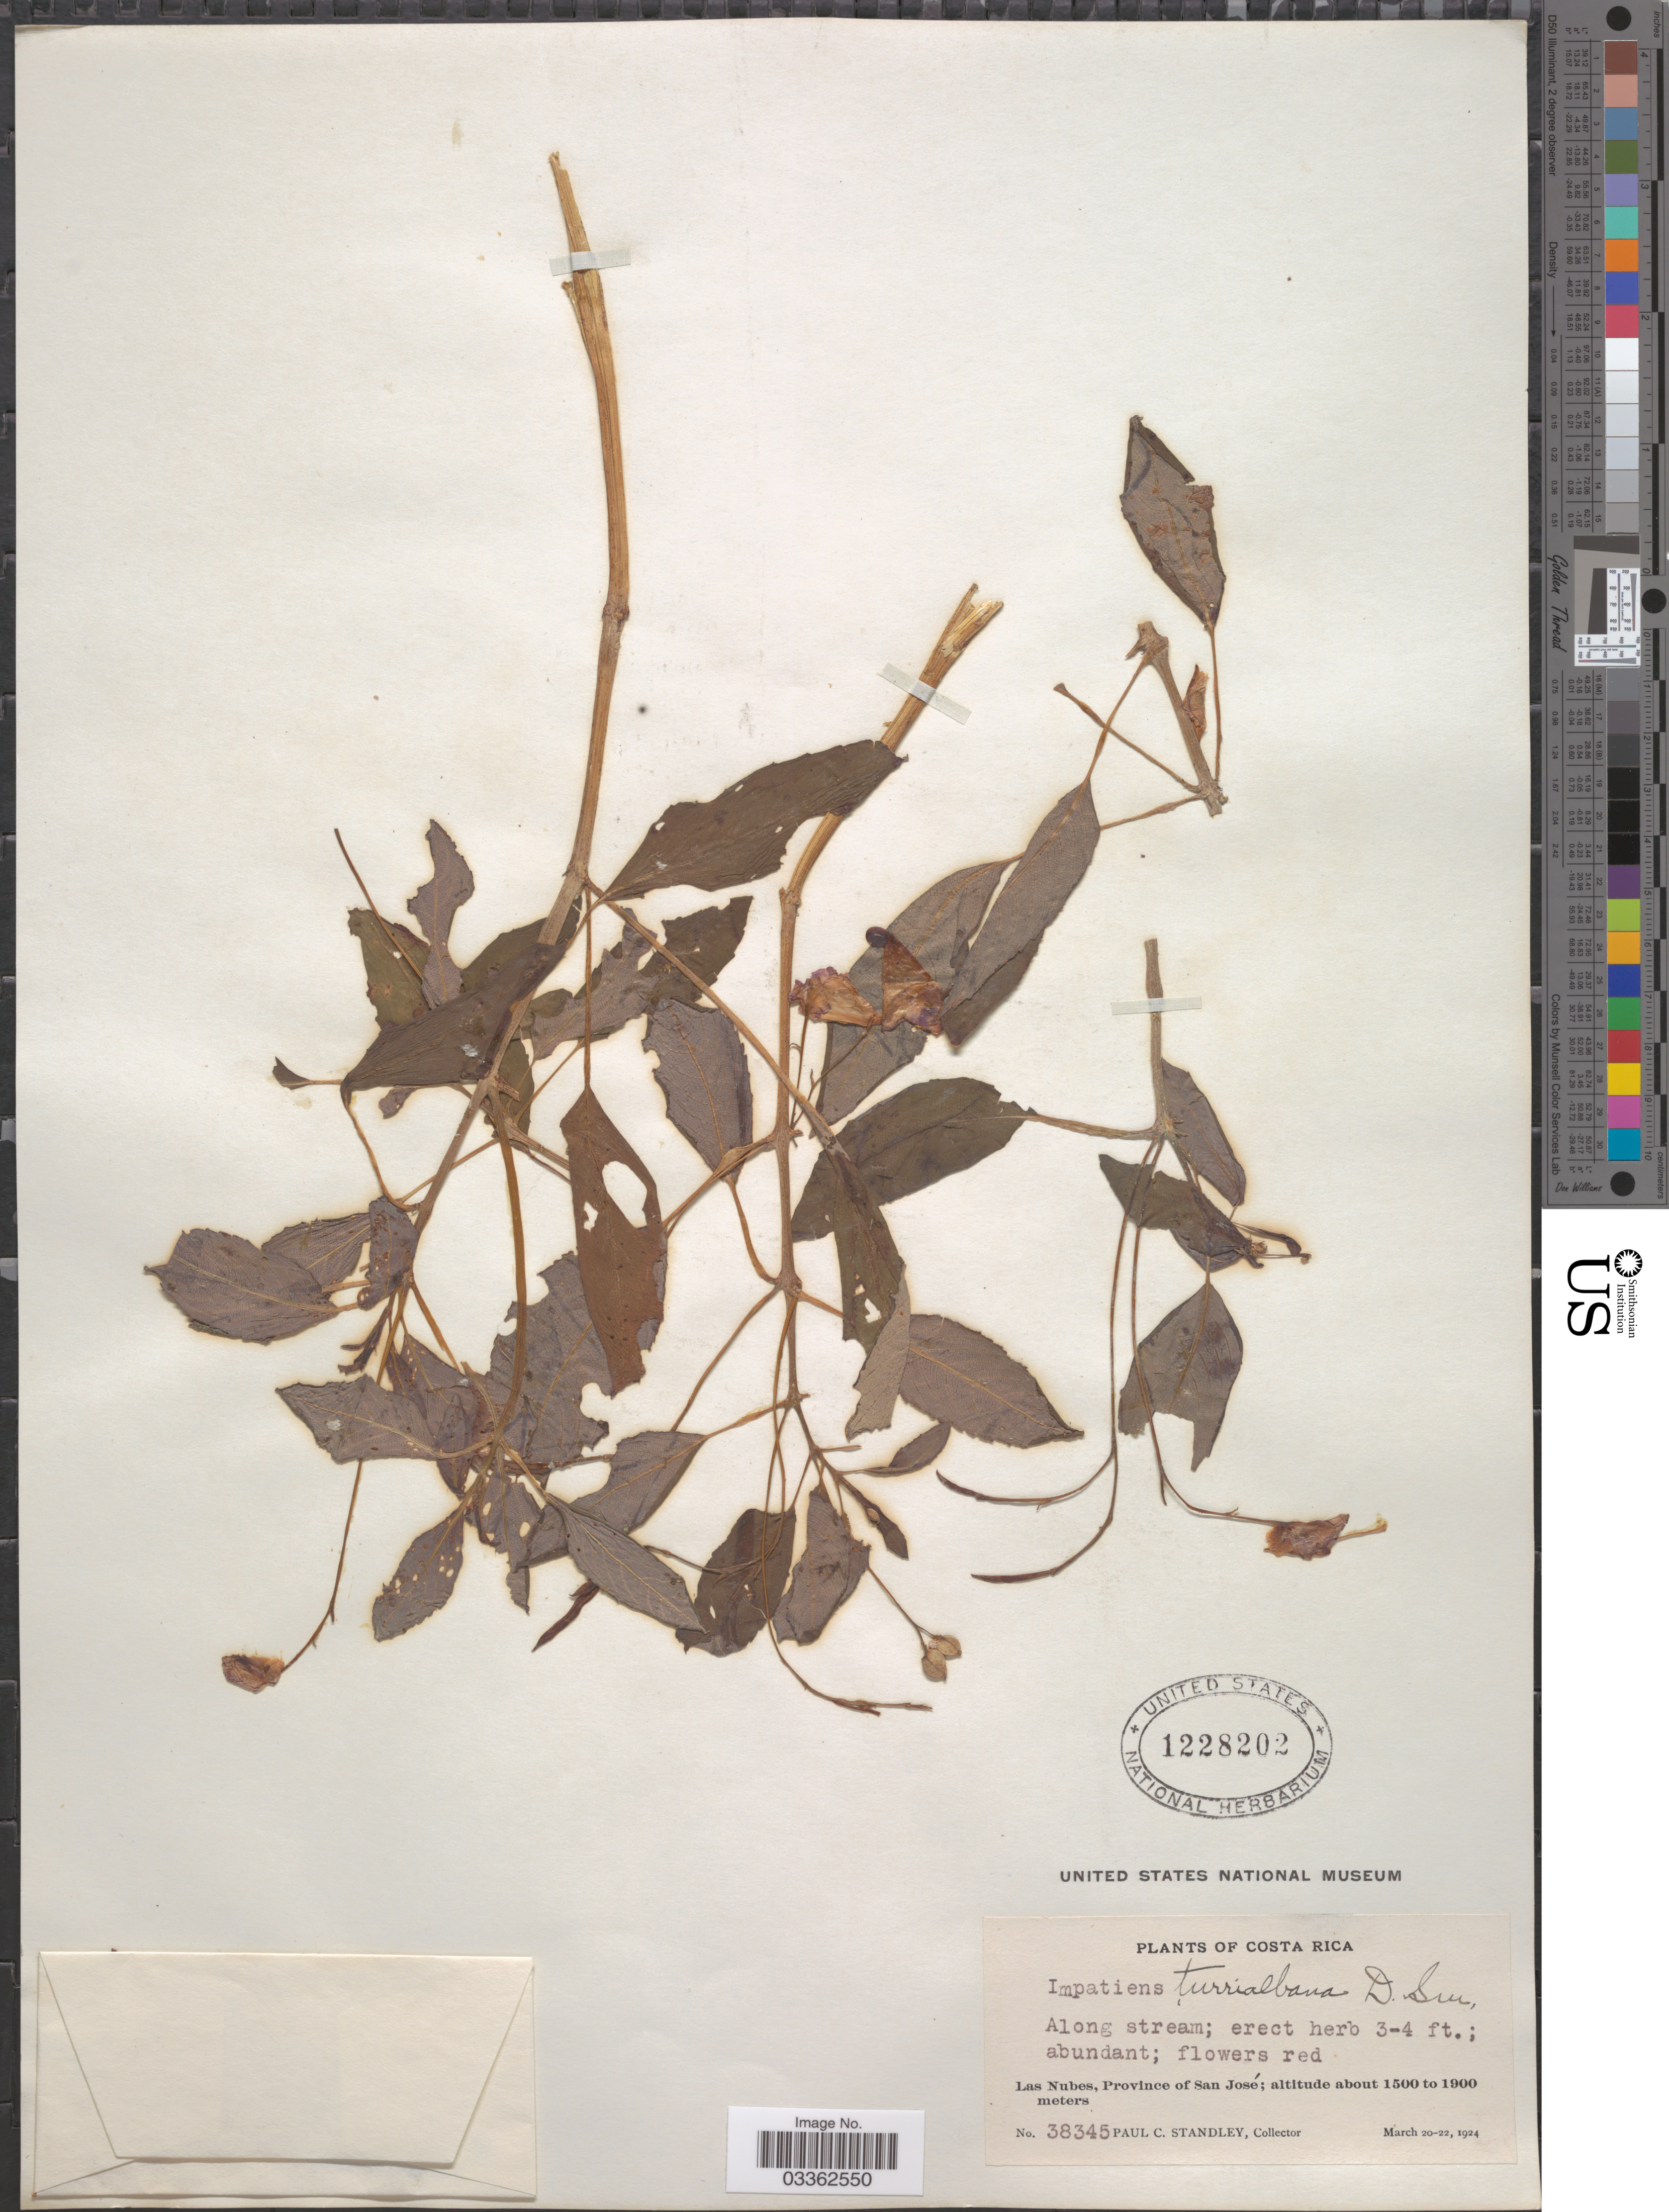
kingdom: Plantae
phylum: Tracheophyta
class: Magnoliopsida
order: Ericales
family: Balsaminaceae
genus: Impatiens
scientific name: Impatiens turrialbana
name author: Donn. Sm.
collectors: P. C. Standley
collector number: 38345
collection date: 1924-03-20/1924-03-22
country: Costa Rica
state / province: San José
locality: Las Nubes.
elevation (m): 1500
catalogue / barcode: US 1228202